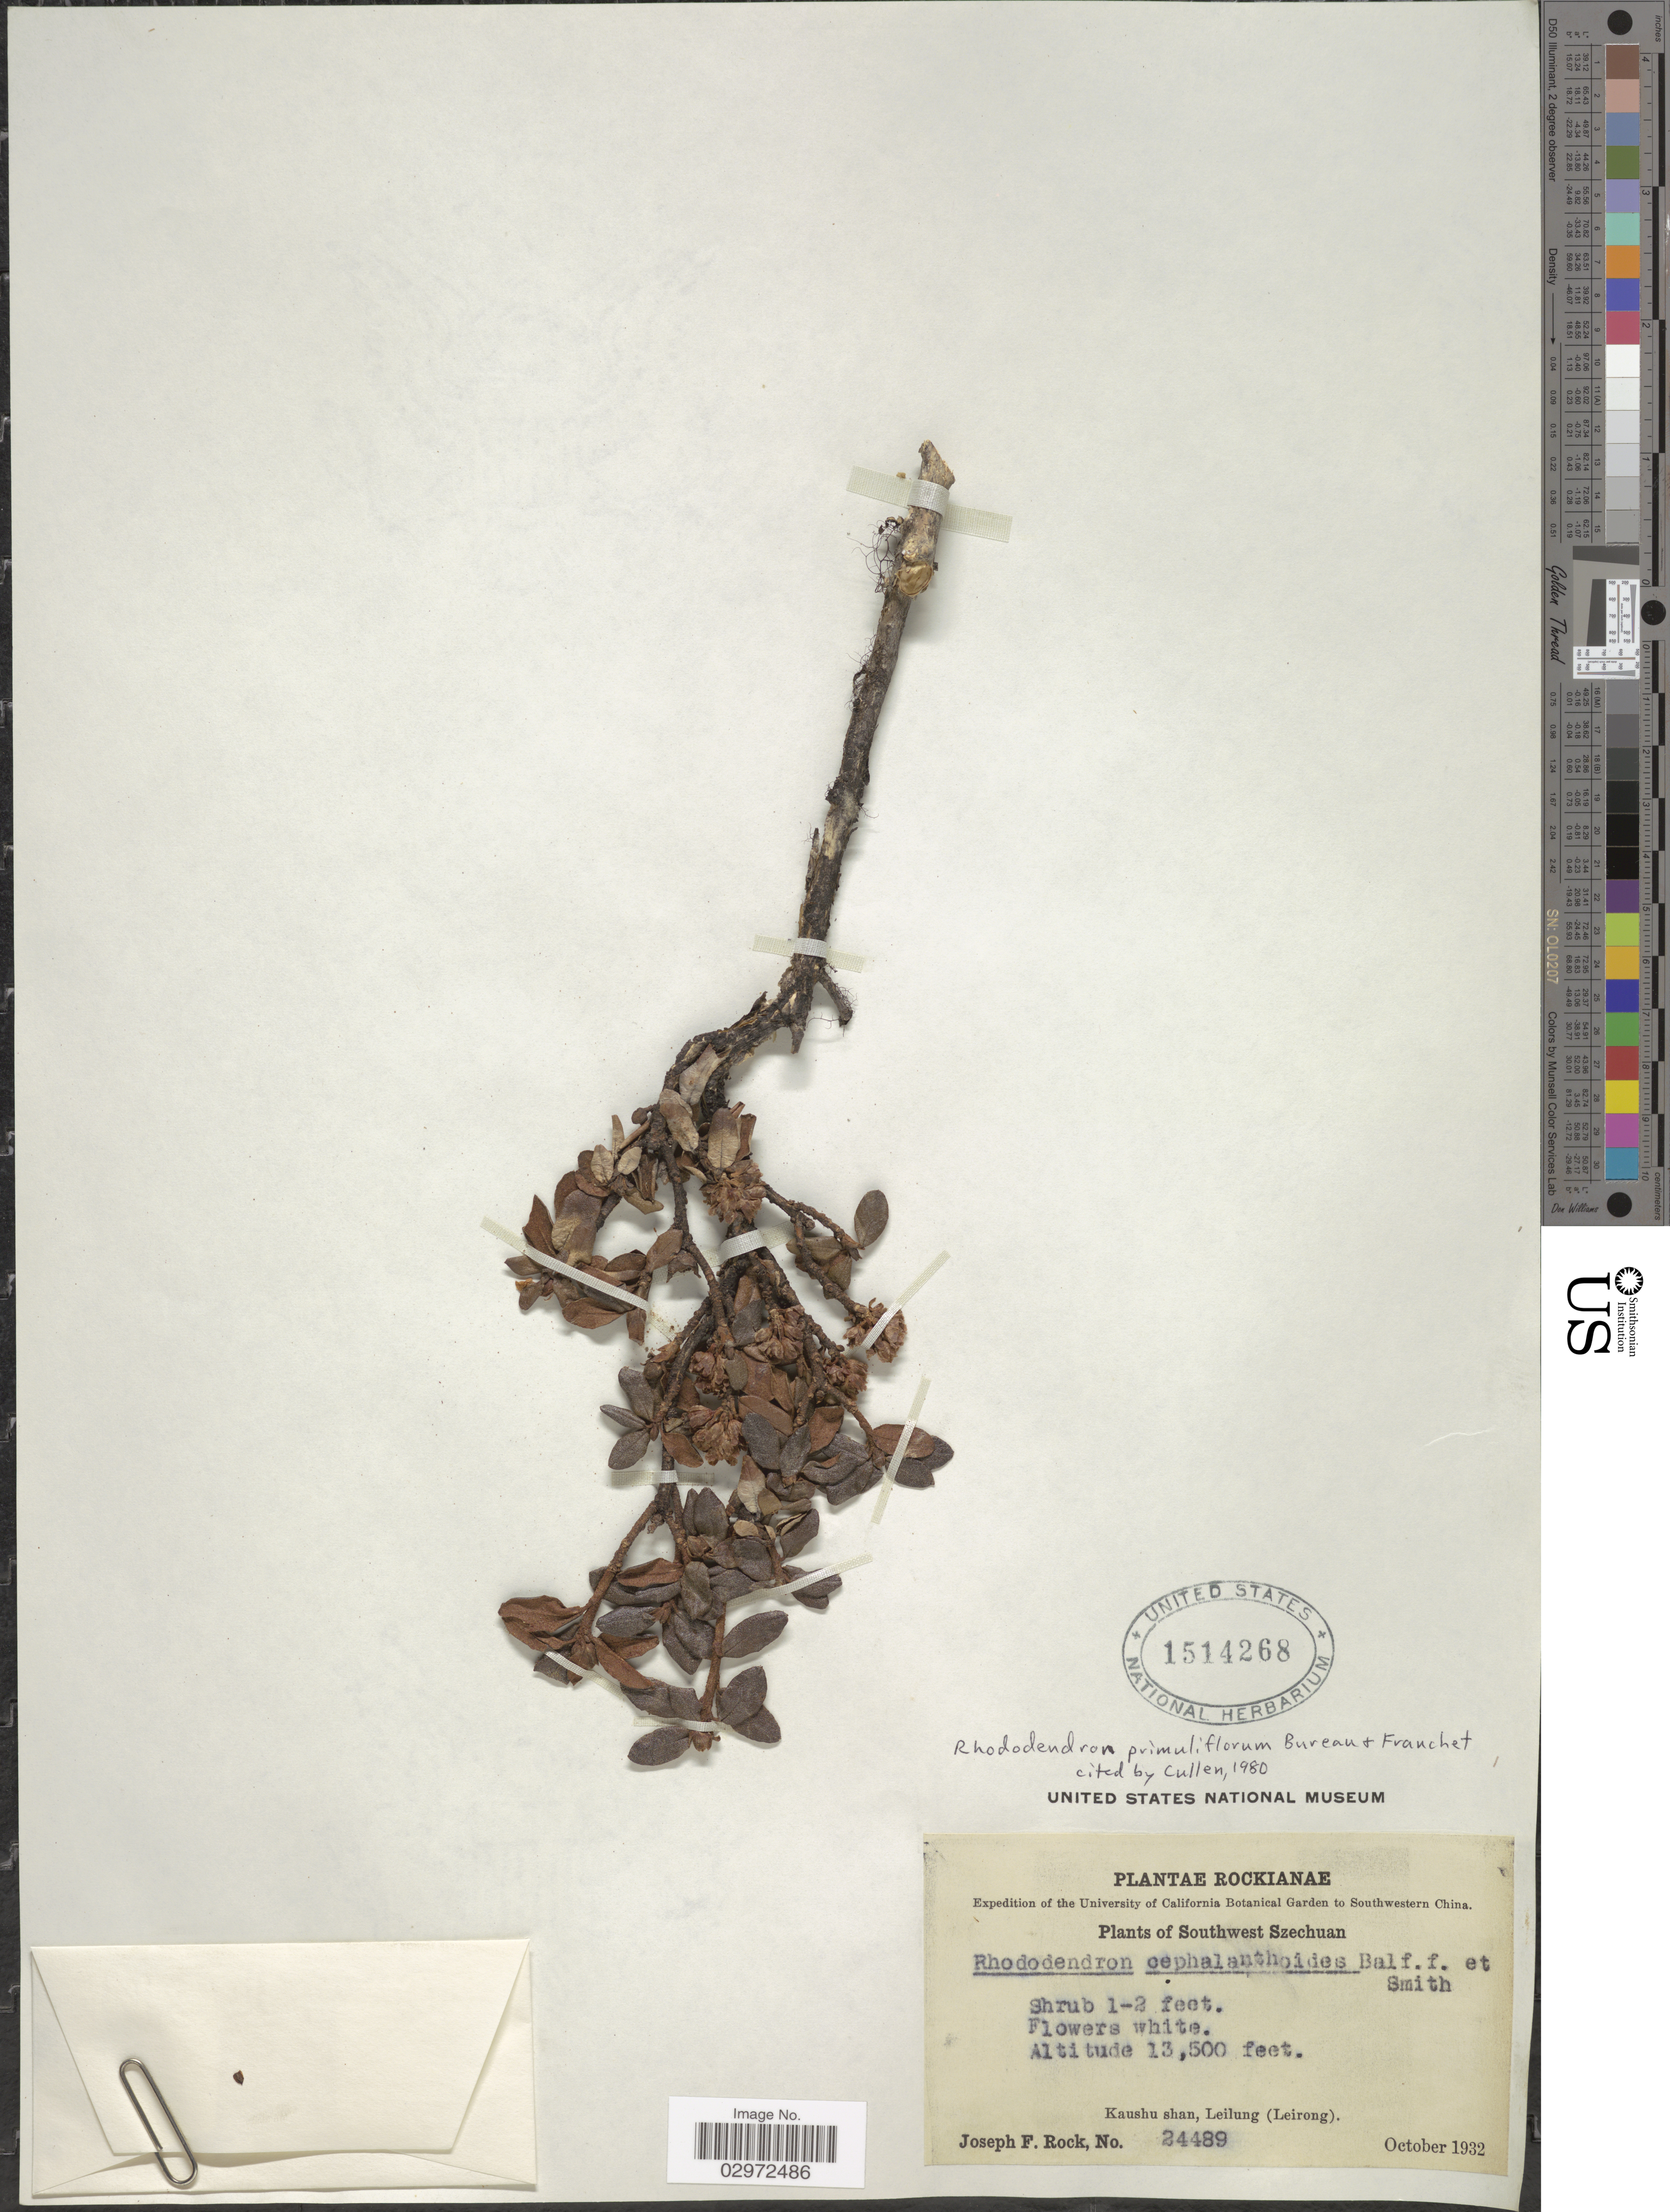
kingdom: Plantae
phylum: Tracheophyta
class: Magnoliopsida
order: Ericales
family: Ericaceae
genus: Rhododendron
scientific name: Rhododendron primuliflorum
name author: É. Bureau & Franch.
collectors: J. F. Rock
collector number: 24489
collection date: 1932-10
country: China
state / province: Sichuan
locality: Southwest Szechuan, Kaushu shan, Leilung (Leirong).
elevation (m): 4115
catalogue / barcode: US 1514268